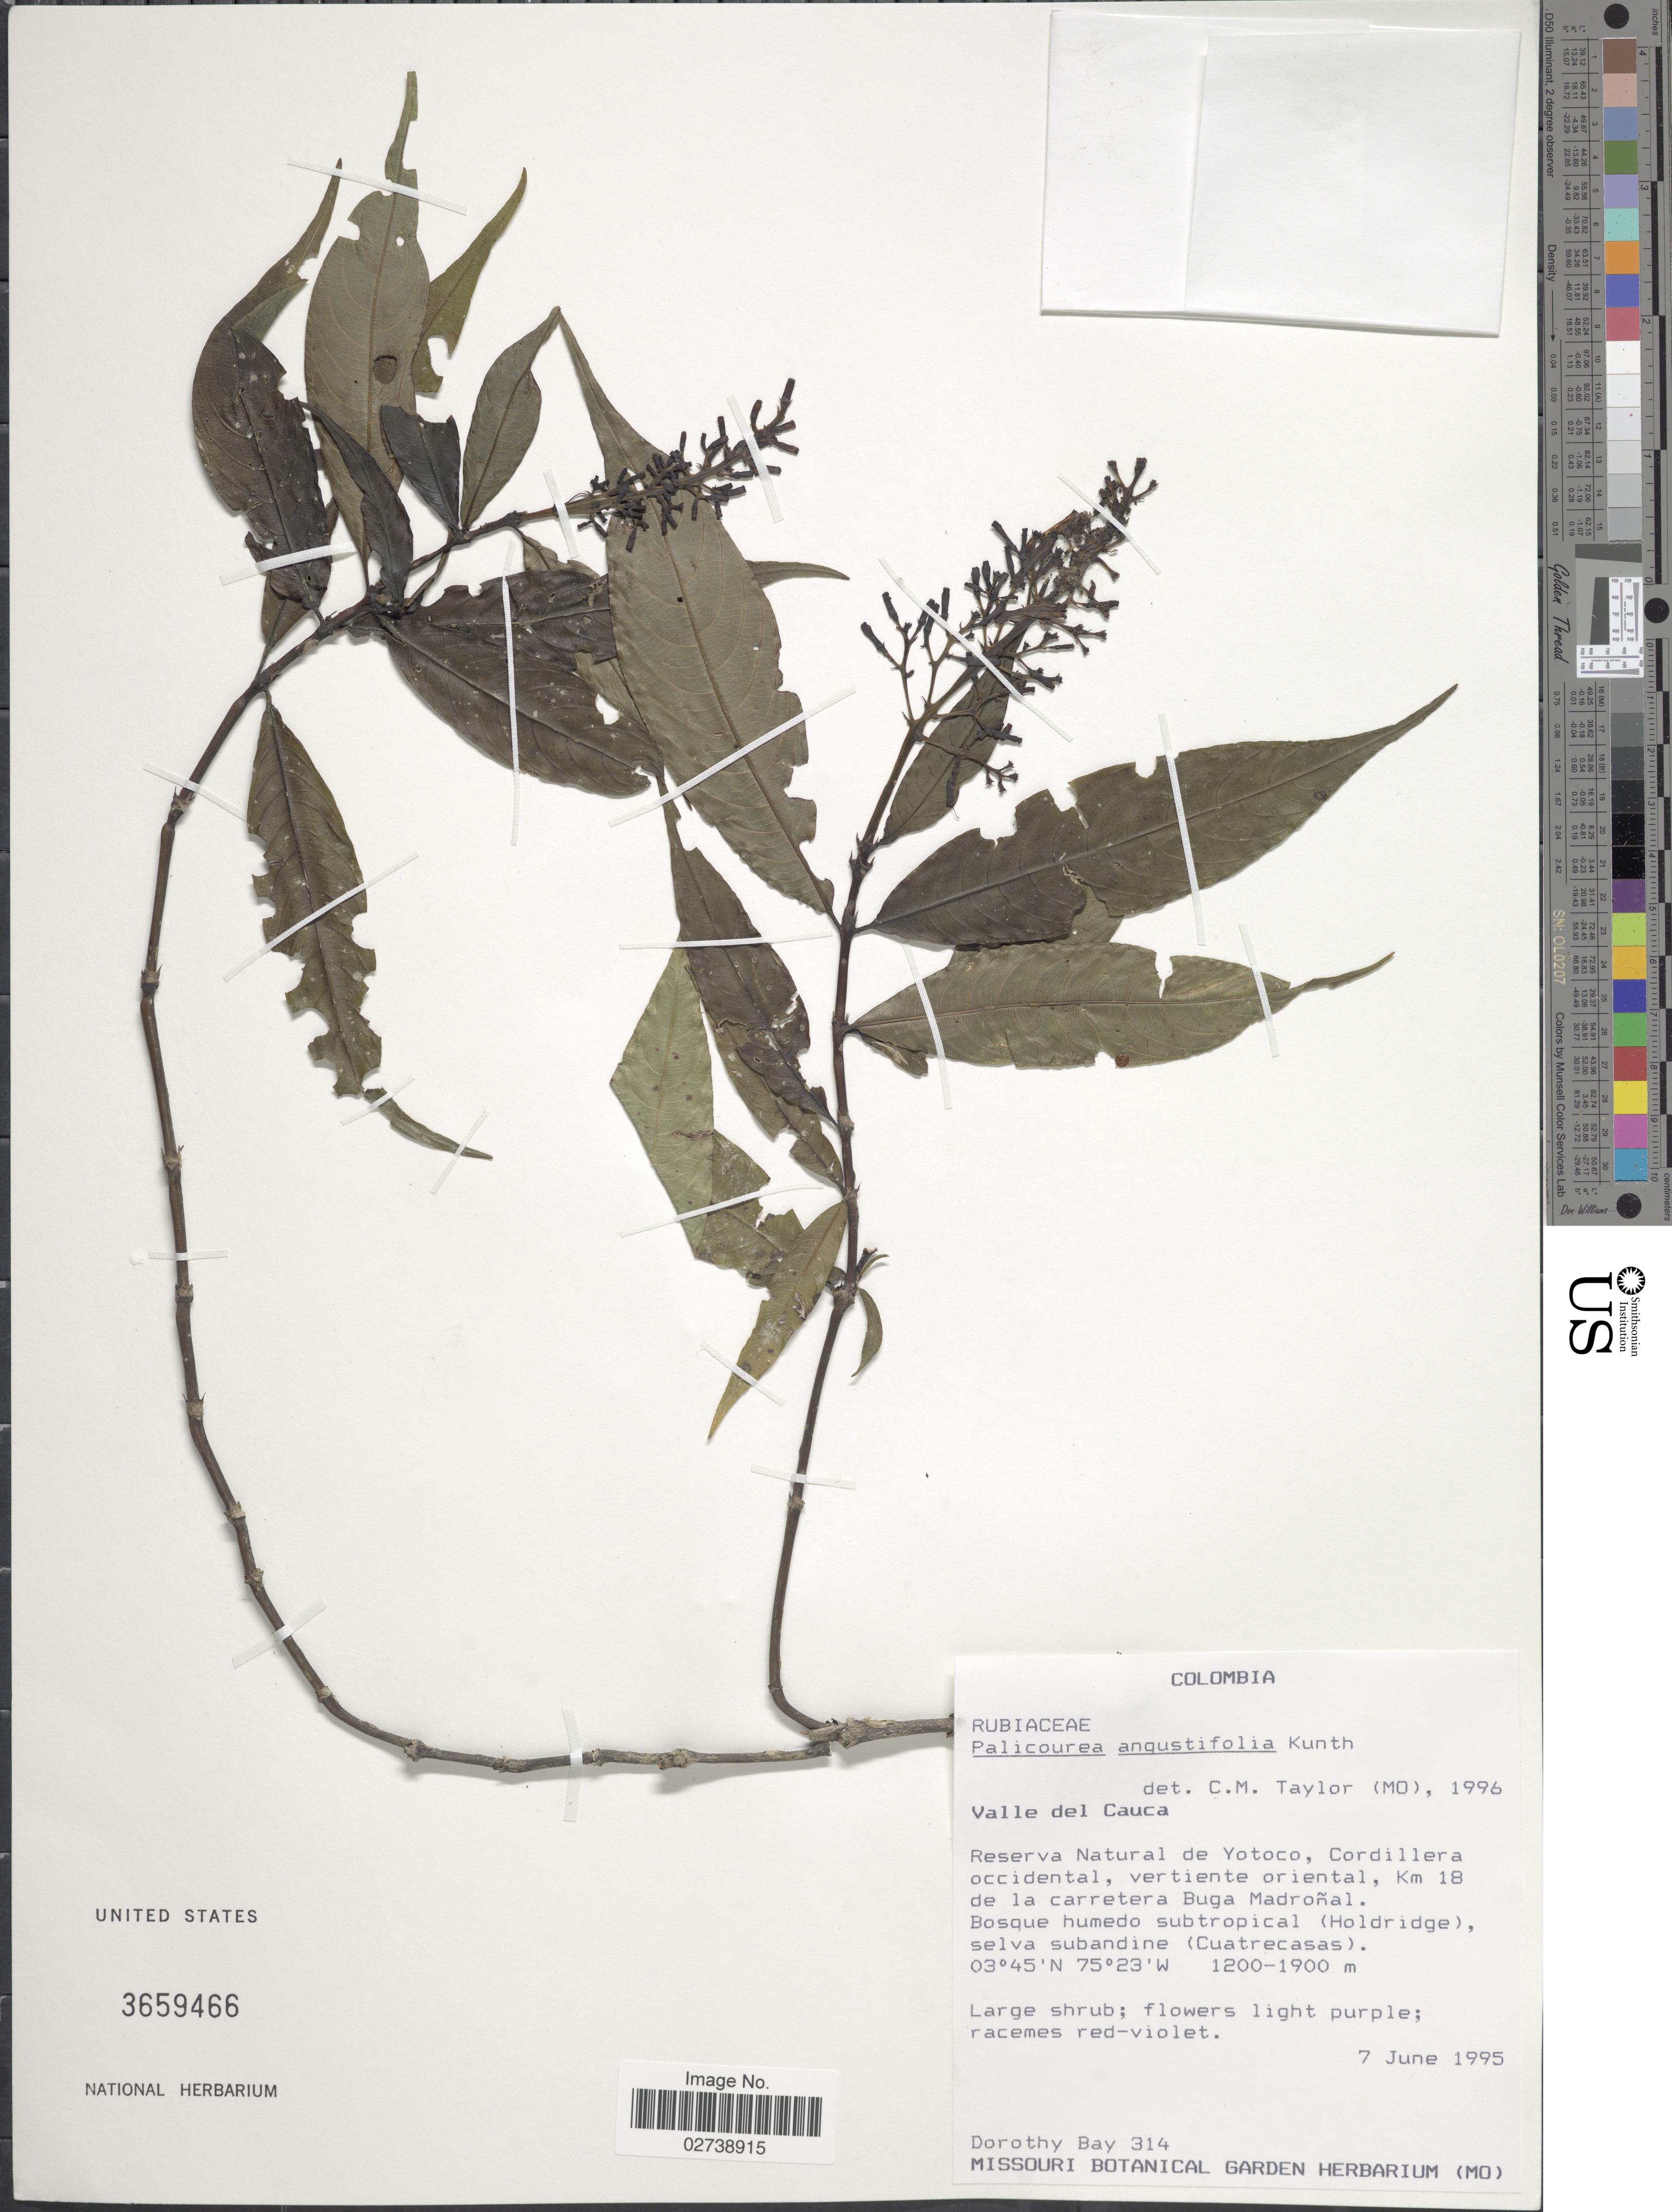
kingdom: Plantae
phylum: Tracheophyta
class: Magnoliopsida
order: Gentianales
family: Rubiaceae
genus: Palicourea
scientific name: Palicourea angustifolia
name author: Kunth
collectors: D. C. Bay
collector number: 314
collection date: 1995-06-07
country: Colombia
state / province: Valle del Cauca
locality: Valle del Cauca, Reserva Natural de Yotoco, Cordillera occidental, vertiente oriental, Km 18 de la carretera Buga Madronal.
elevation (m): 1200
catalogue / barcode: US 3659466